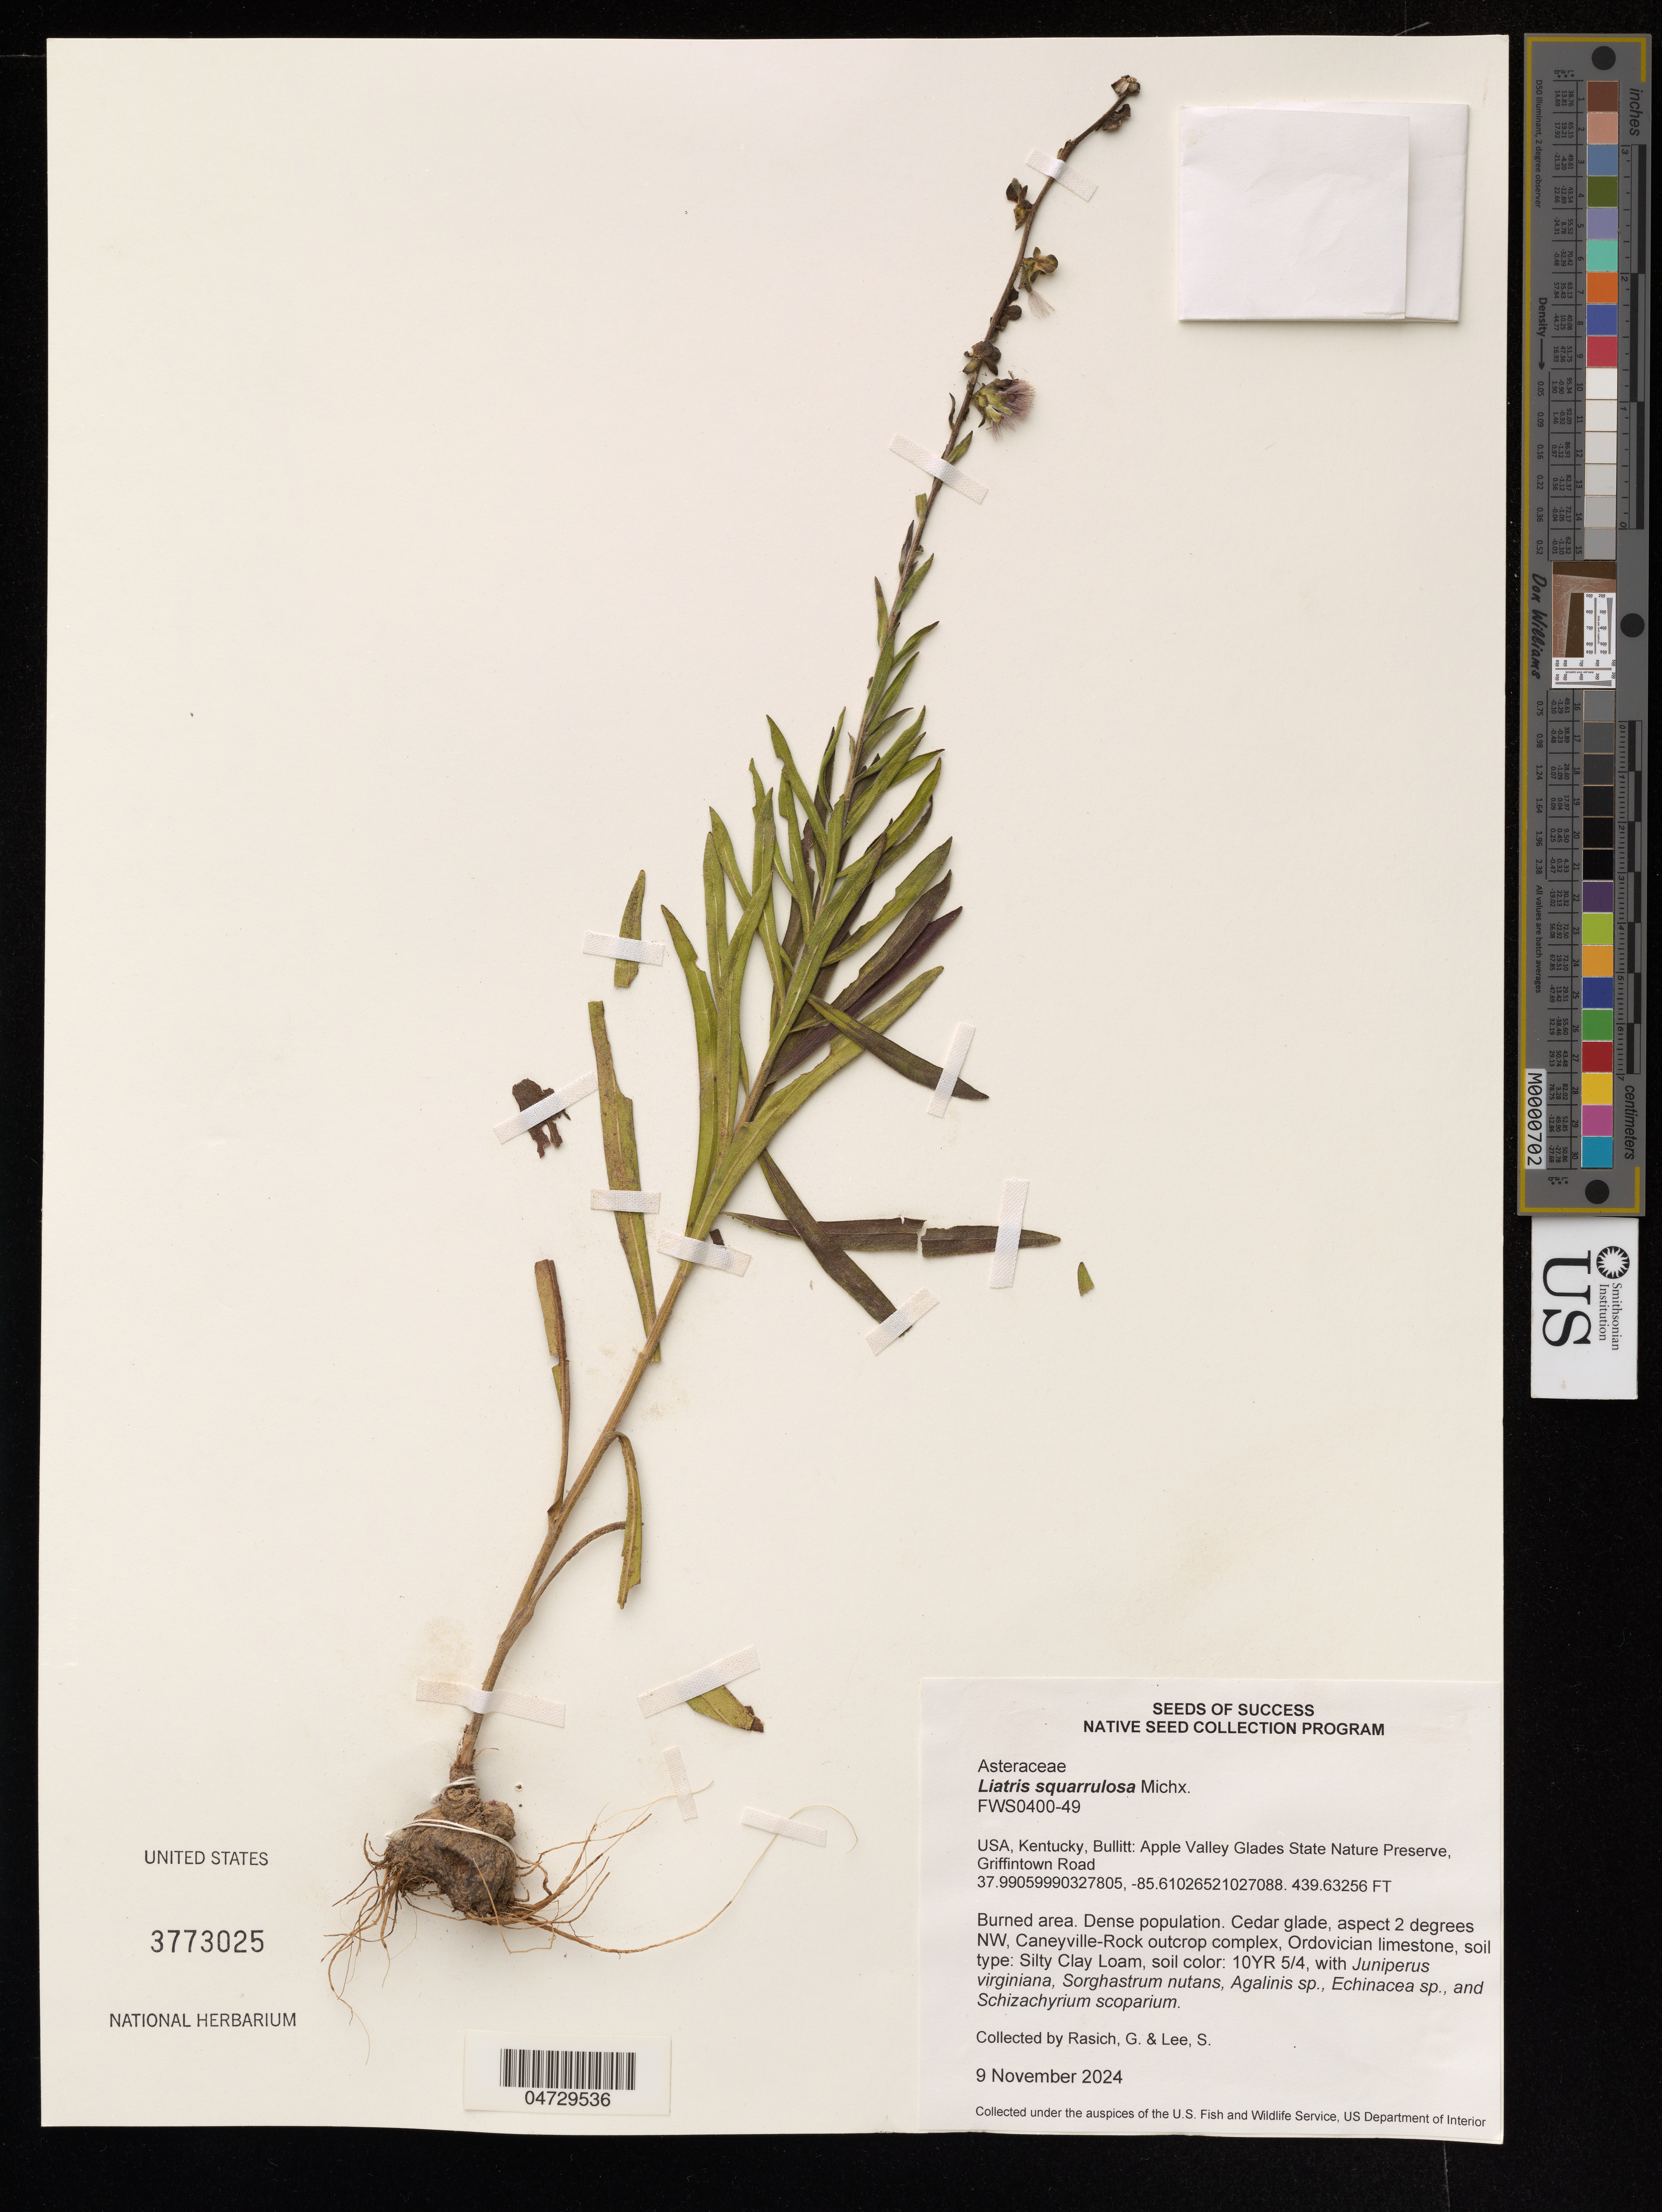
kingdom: Plantae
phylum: Tracheophyta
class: Magnoliopsida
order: Asterales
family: Asteraceae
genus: Liatris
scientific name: Liatris squarrulosa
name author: Michx.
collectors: G. Rasich & S. Lee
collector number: FWS0400-49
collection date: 2024-11-09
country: United States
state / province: Kentucky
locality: Bullitt: Apple Valley Glades State Nature Preserve, Griffintown Road.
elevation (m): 134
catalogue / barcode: US 3773025